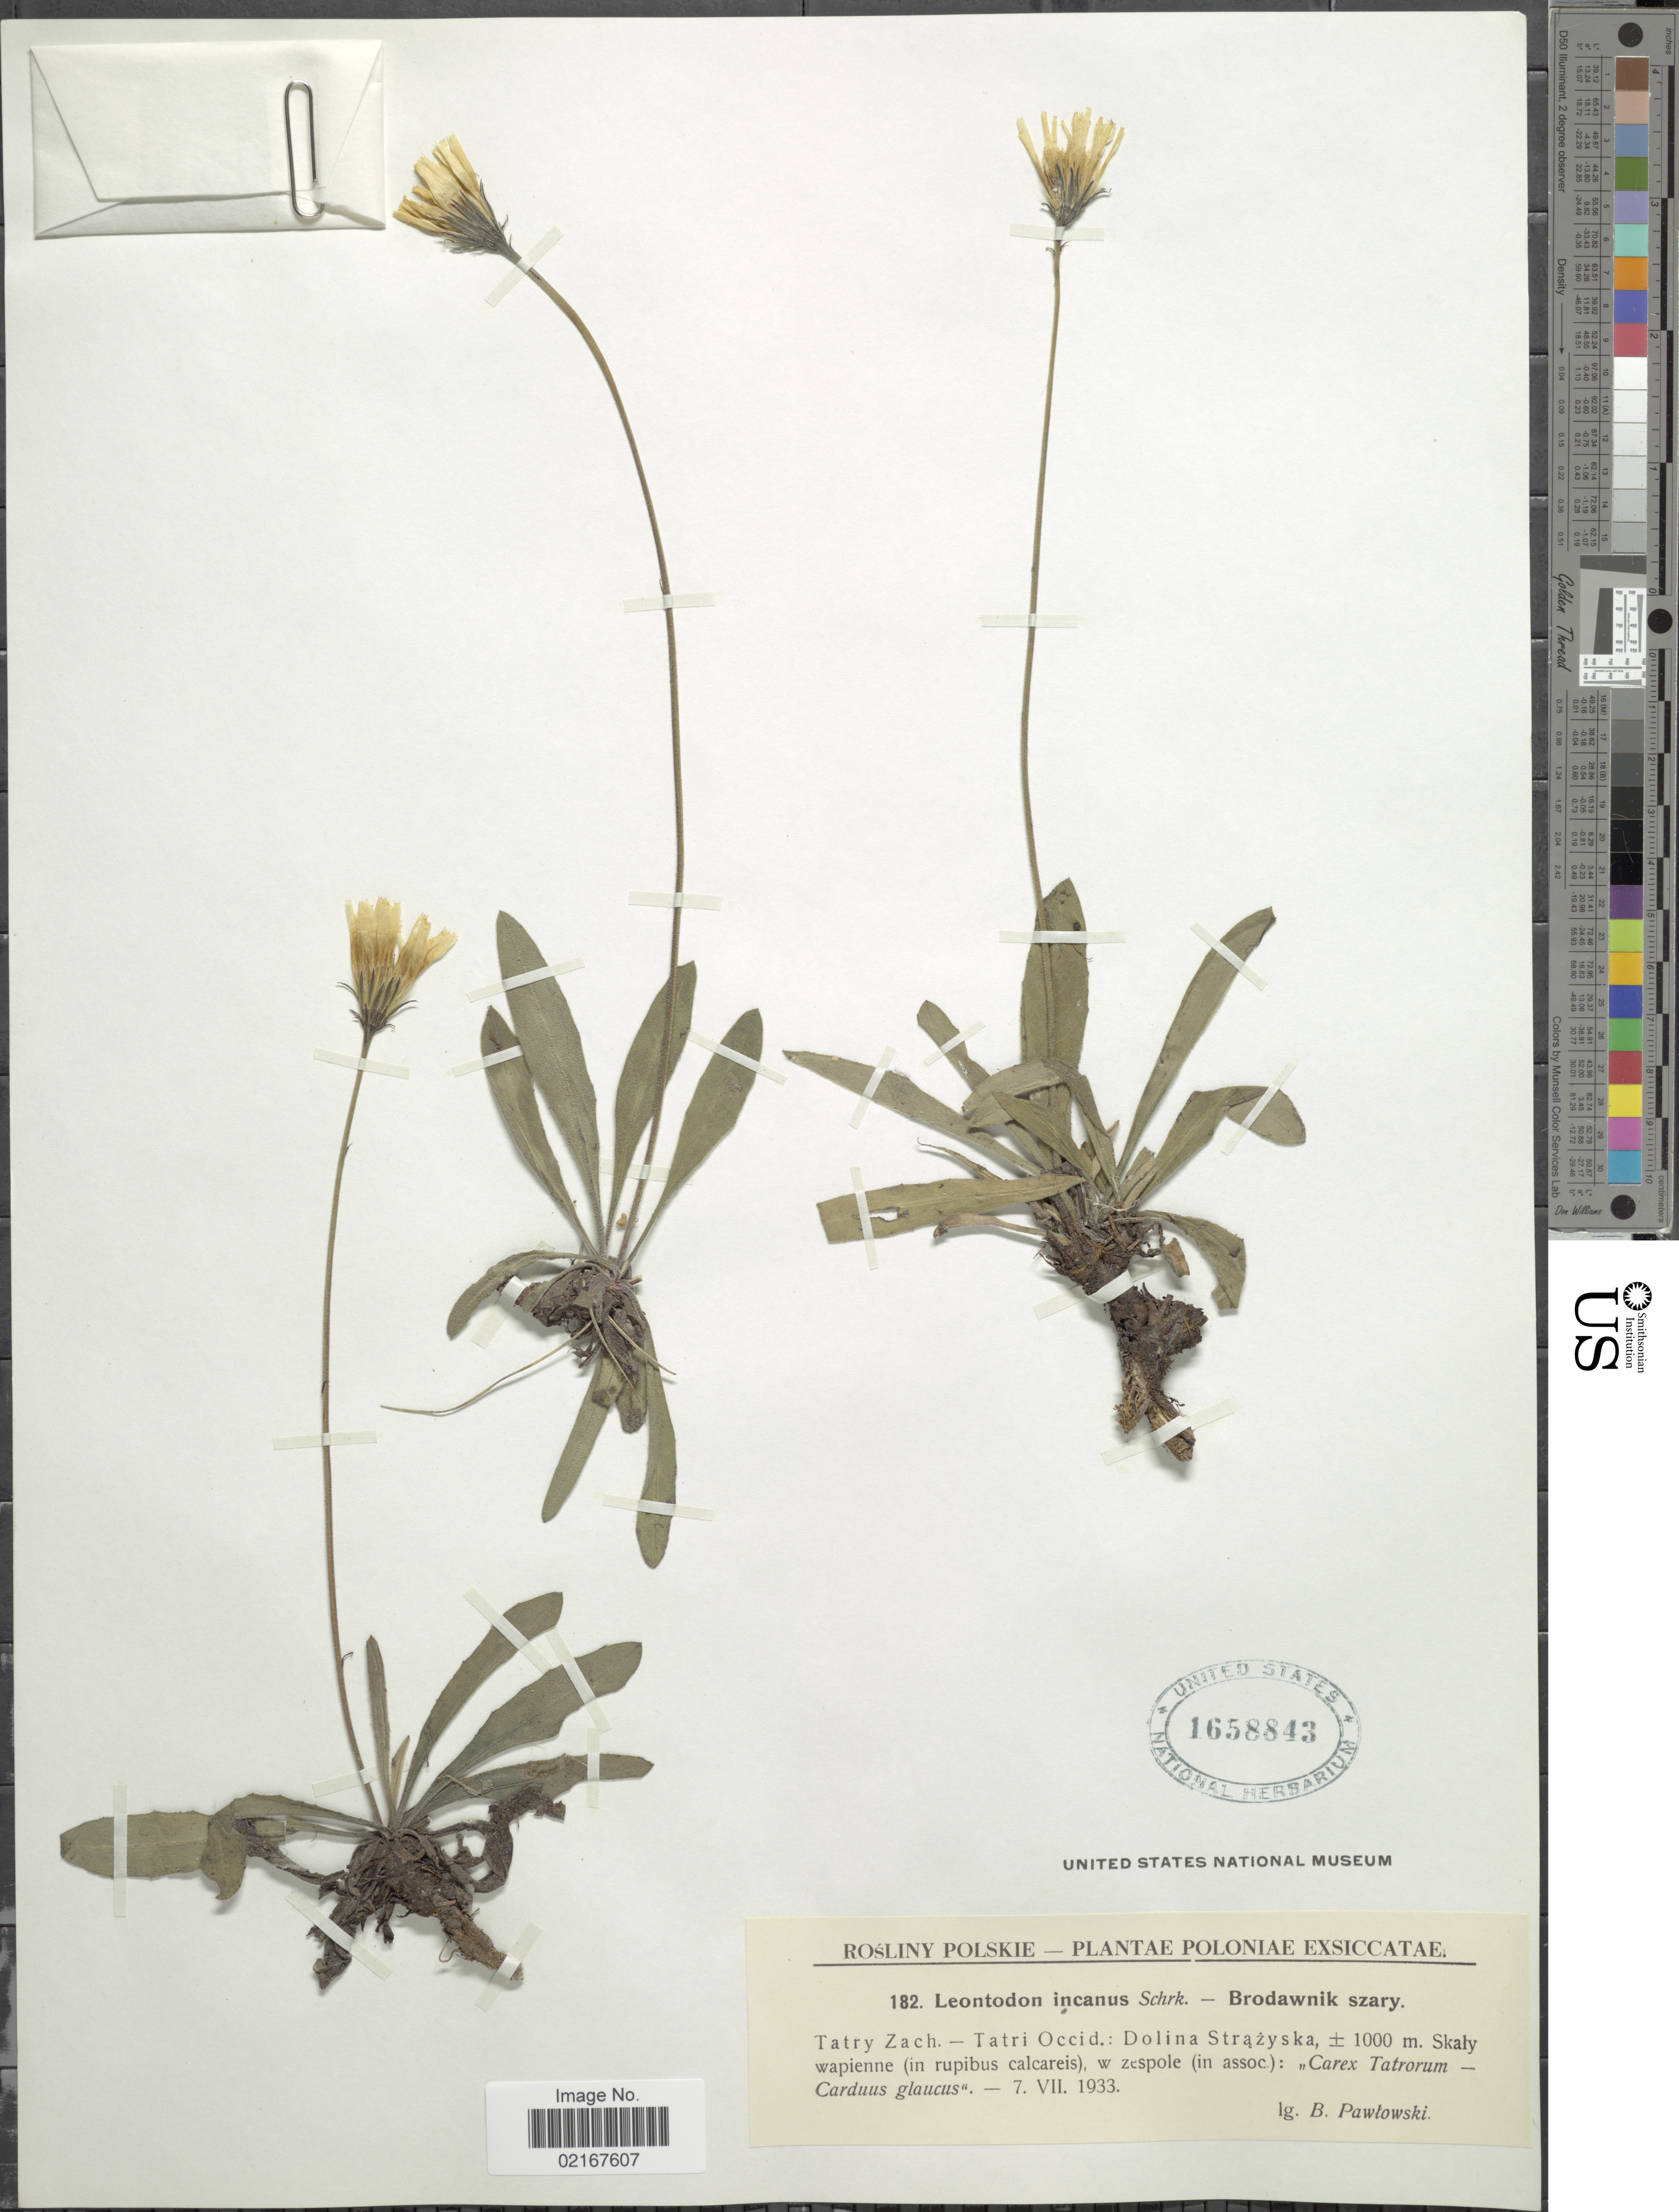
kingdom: Plantae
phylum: Tracheophyta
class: Magnoliopsida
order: Asterales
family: Asteraceae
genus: Leontodon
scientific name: Leontodon incanus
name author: (L.) Schrank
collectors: B. Pawlowski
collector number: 182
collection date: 1933-07-07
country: Poland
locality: Poloniae, Tatry Zach., Tatri Occid., Dolina Strazyska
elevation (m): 1000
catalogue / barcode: US 1658843